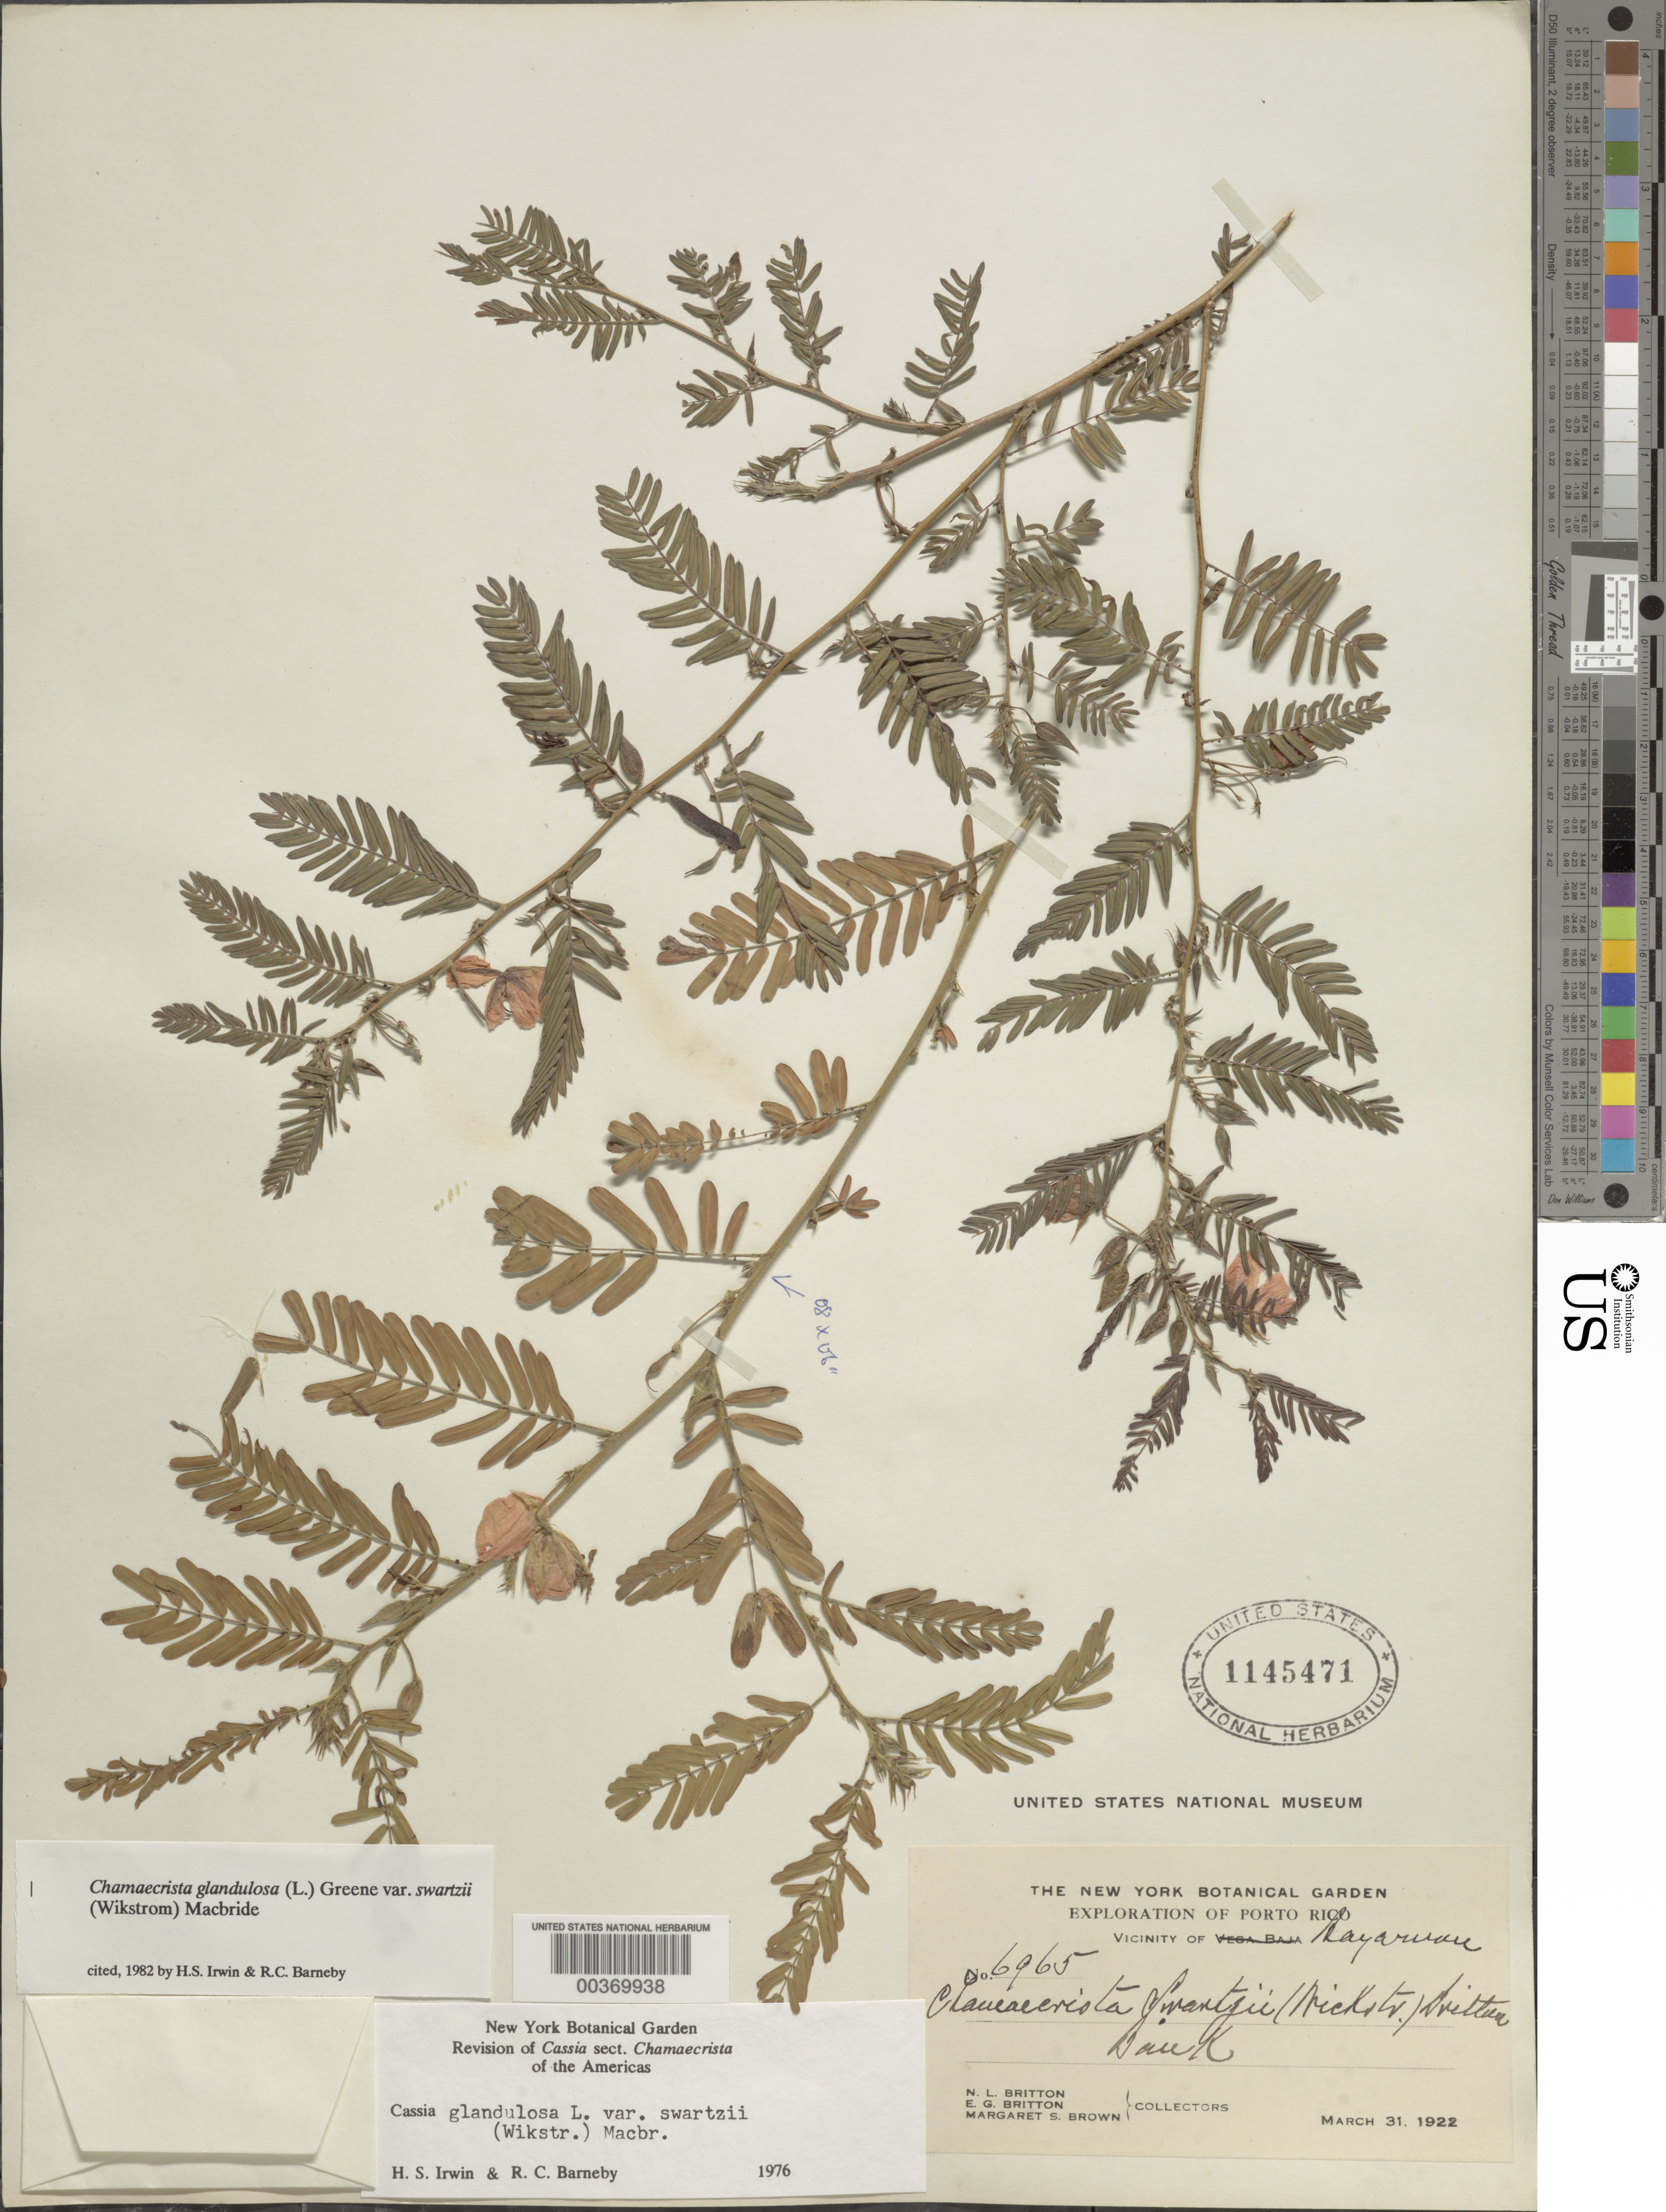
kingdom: Plantae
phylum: Tracheophyta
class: Magnoliopsida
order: Fabales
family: Fabaceae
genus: Chamaecrista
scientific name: Chamaecrista glandulosa var. swartzii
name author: (Wikstr.) H.S. Irwin & Barneby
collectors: N. Britton, E. G. Britton & M. S. Brown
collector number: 6965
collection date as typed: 31 Mar 1922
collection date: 1922-03-31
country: Puerto Rico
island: Greater Antilles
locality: Vicinity of bayaruare (?)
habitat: Bank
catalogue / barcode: US 1145471